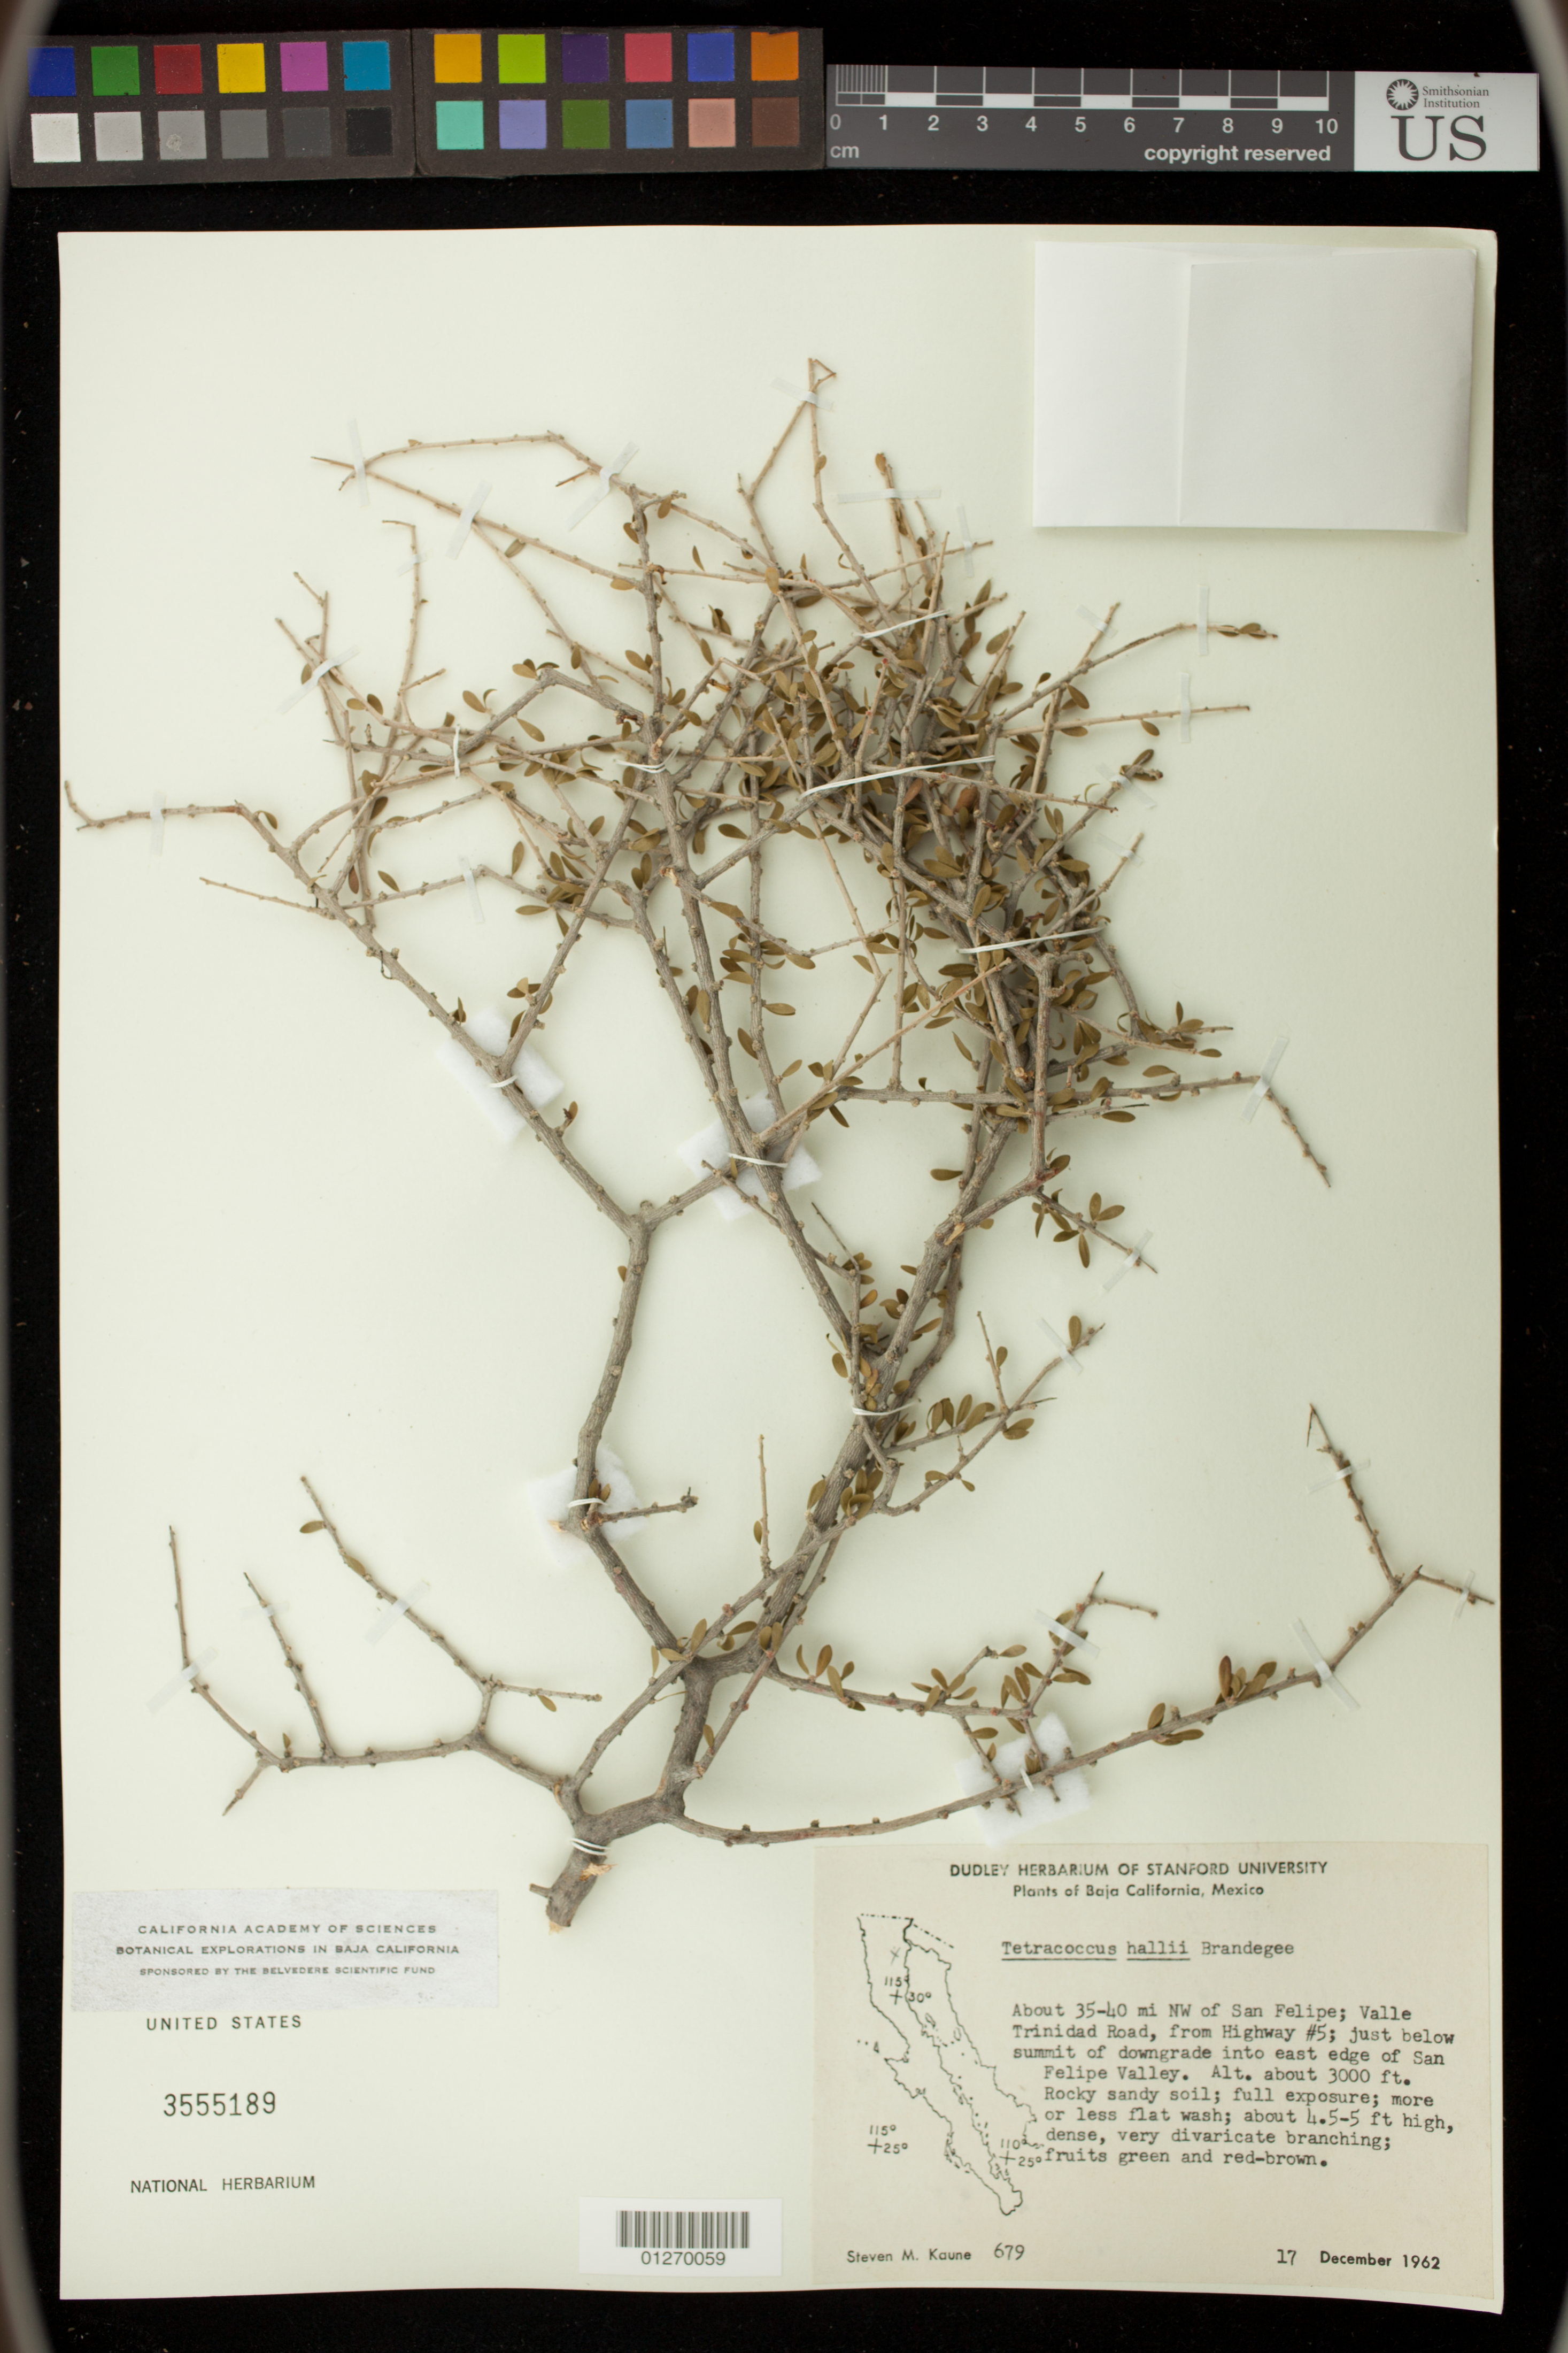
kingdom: Plantae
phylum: Tracheophyta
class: Magnoliopsida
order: Malpighiales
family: Picrodendraceae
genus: Tetracoccus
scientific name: Tetracoccus fasciculatus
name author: (S. Watson) Croizat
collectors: S. Kaune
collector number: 679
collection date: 1962-12-17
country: Mexico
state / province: Zacatecas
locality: About 35-40 mi NW of San Felipe; Valle Trinidad Road, from Highway #5; just below summit of downgrade into east edge of San Felipe Valley. Baja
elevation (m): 914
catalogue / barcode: US 3555189